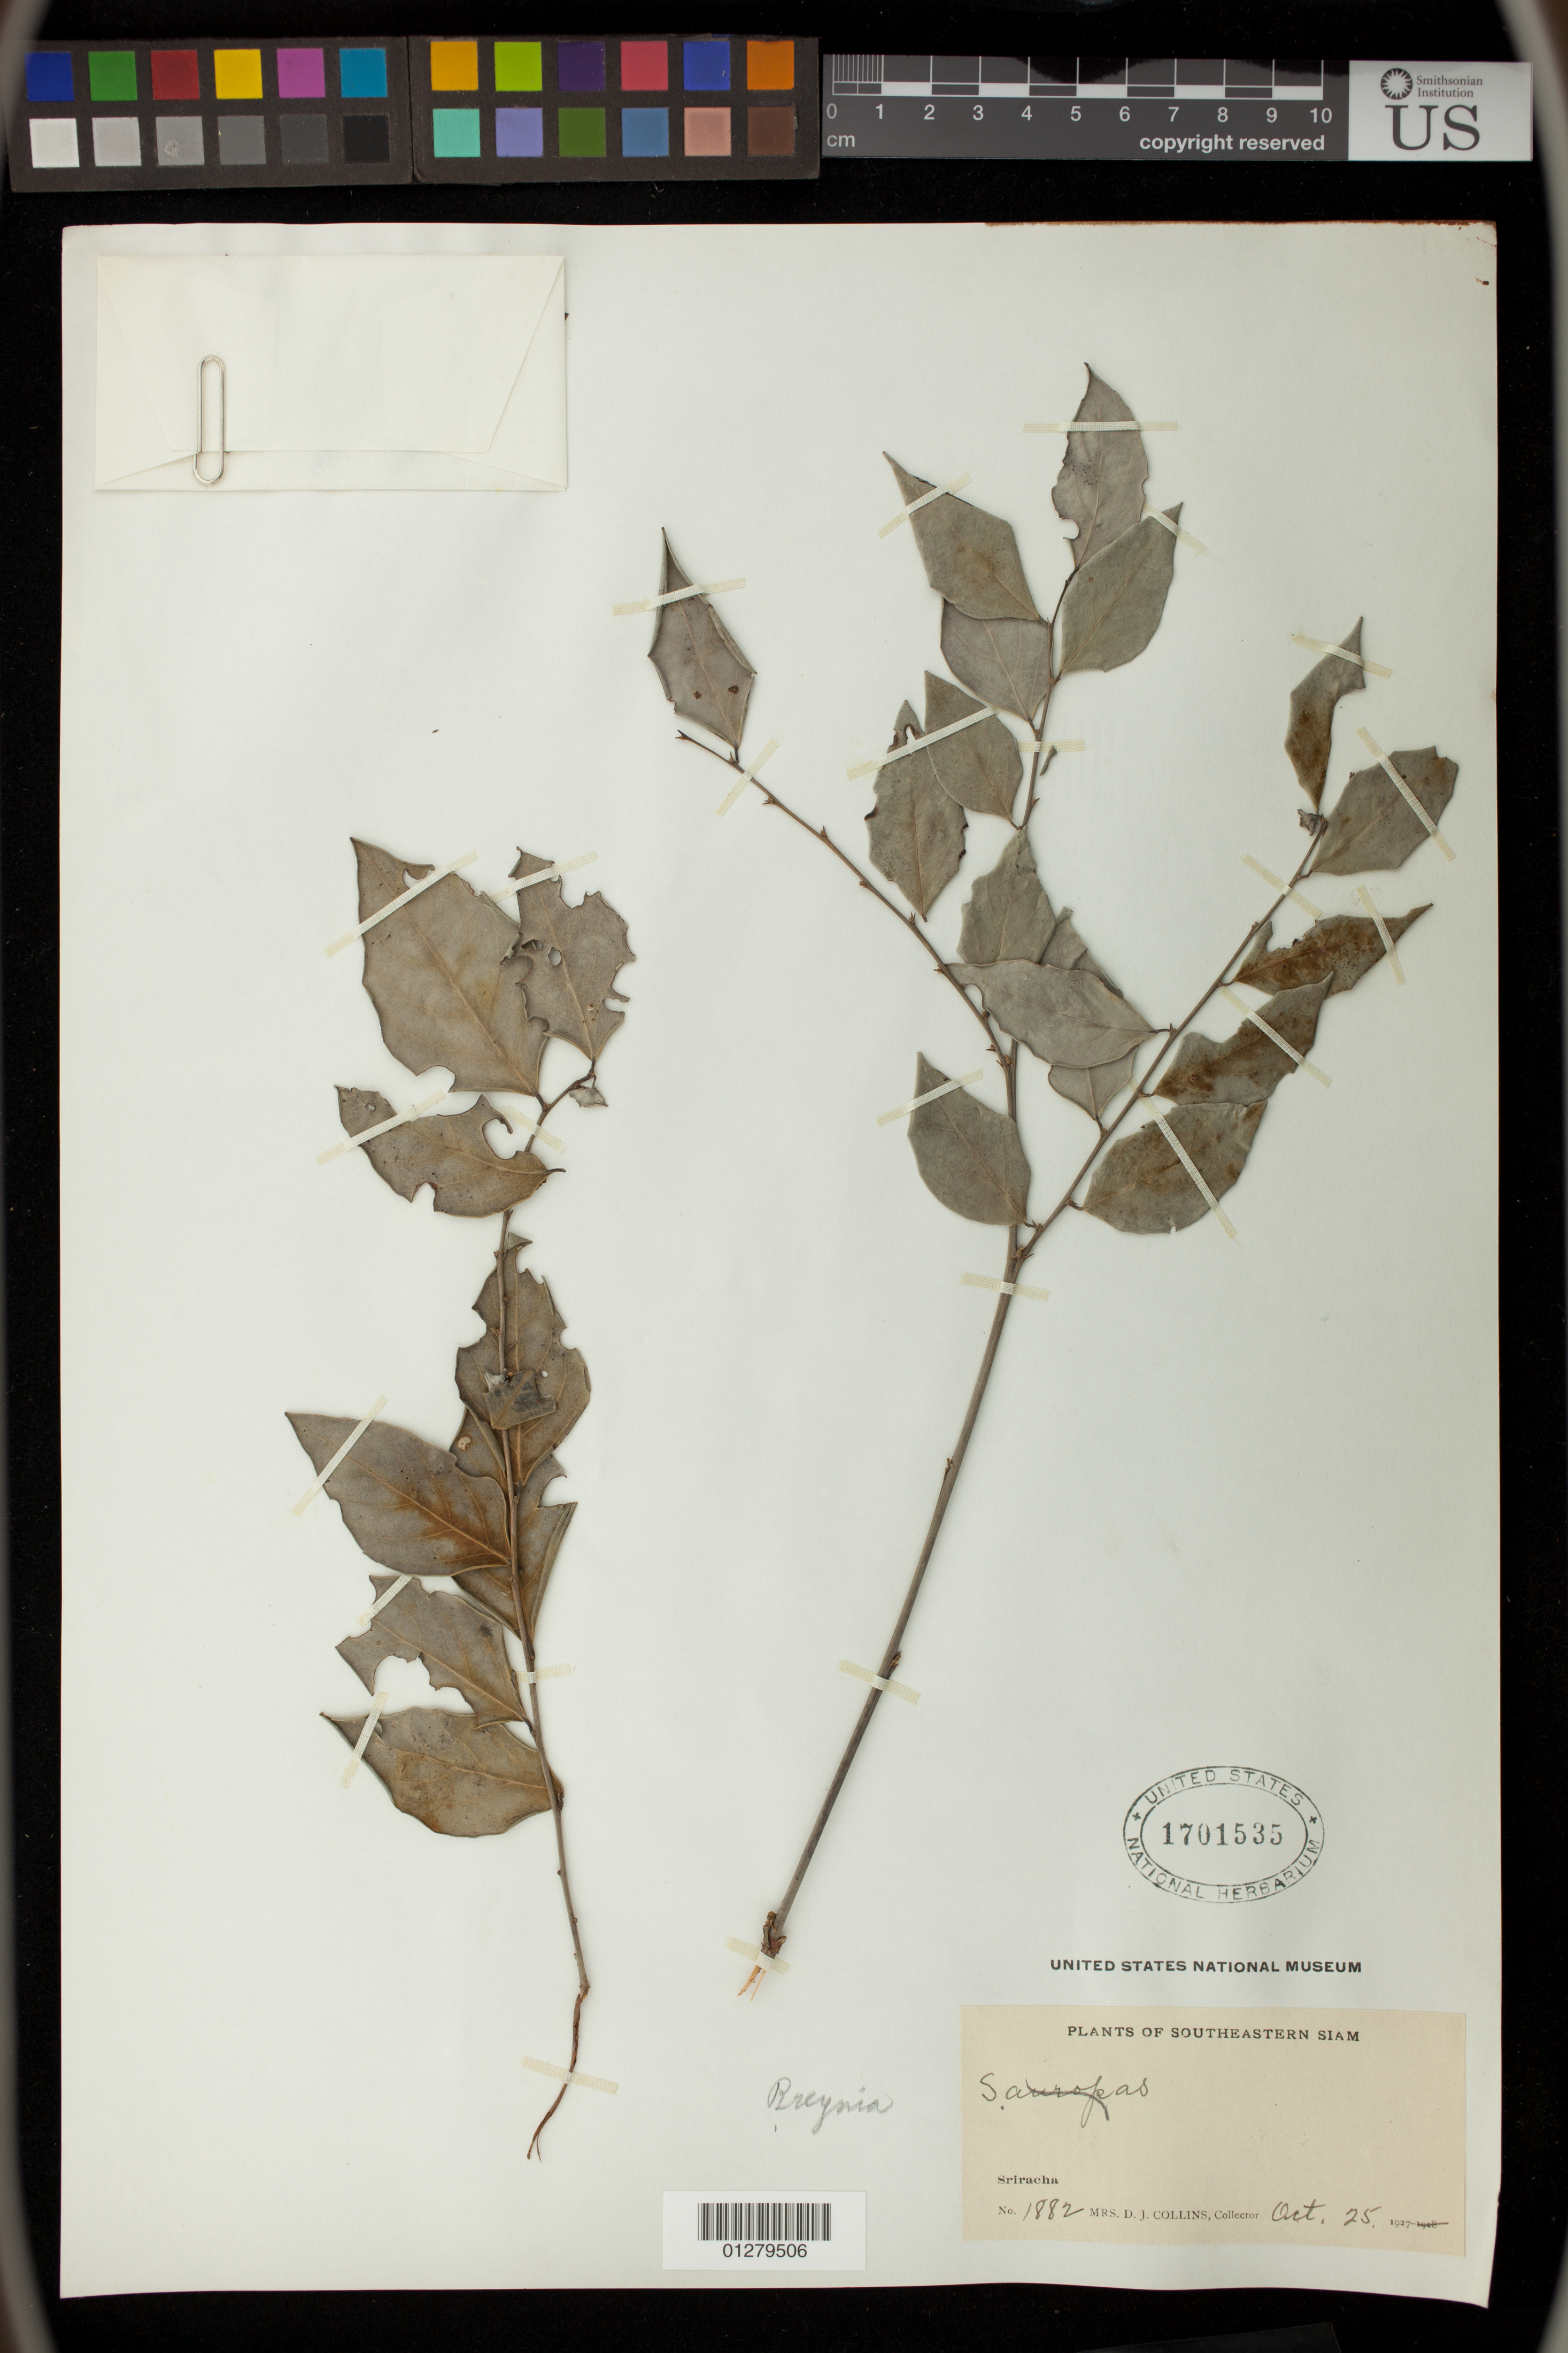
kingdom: Plantae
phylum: Tracheophyta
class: Magnoliopsida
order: Malpighiales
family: Phyllanthaceae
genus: Breynia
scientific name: Breynia sp.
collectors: D. Collins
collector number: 1882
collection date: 1927-10-25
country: Thailand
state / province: Chon Buri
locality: Southeastern Siam. Sriracha.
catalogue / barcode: US 1701535